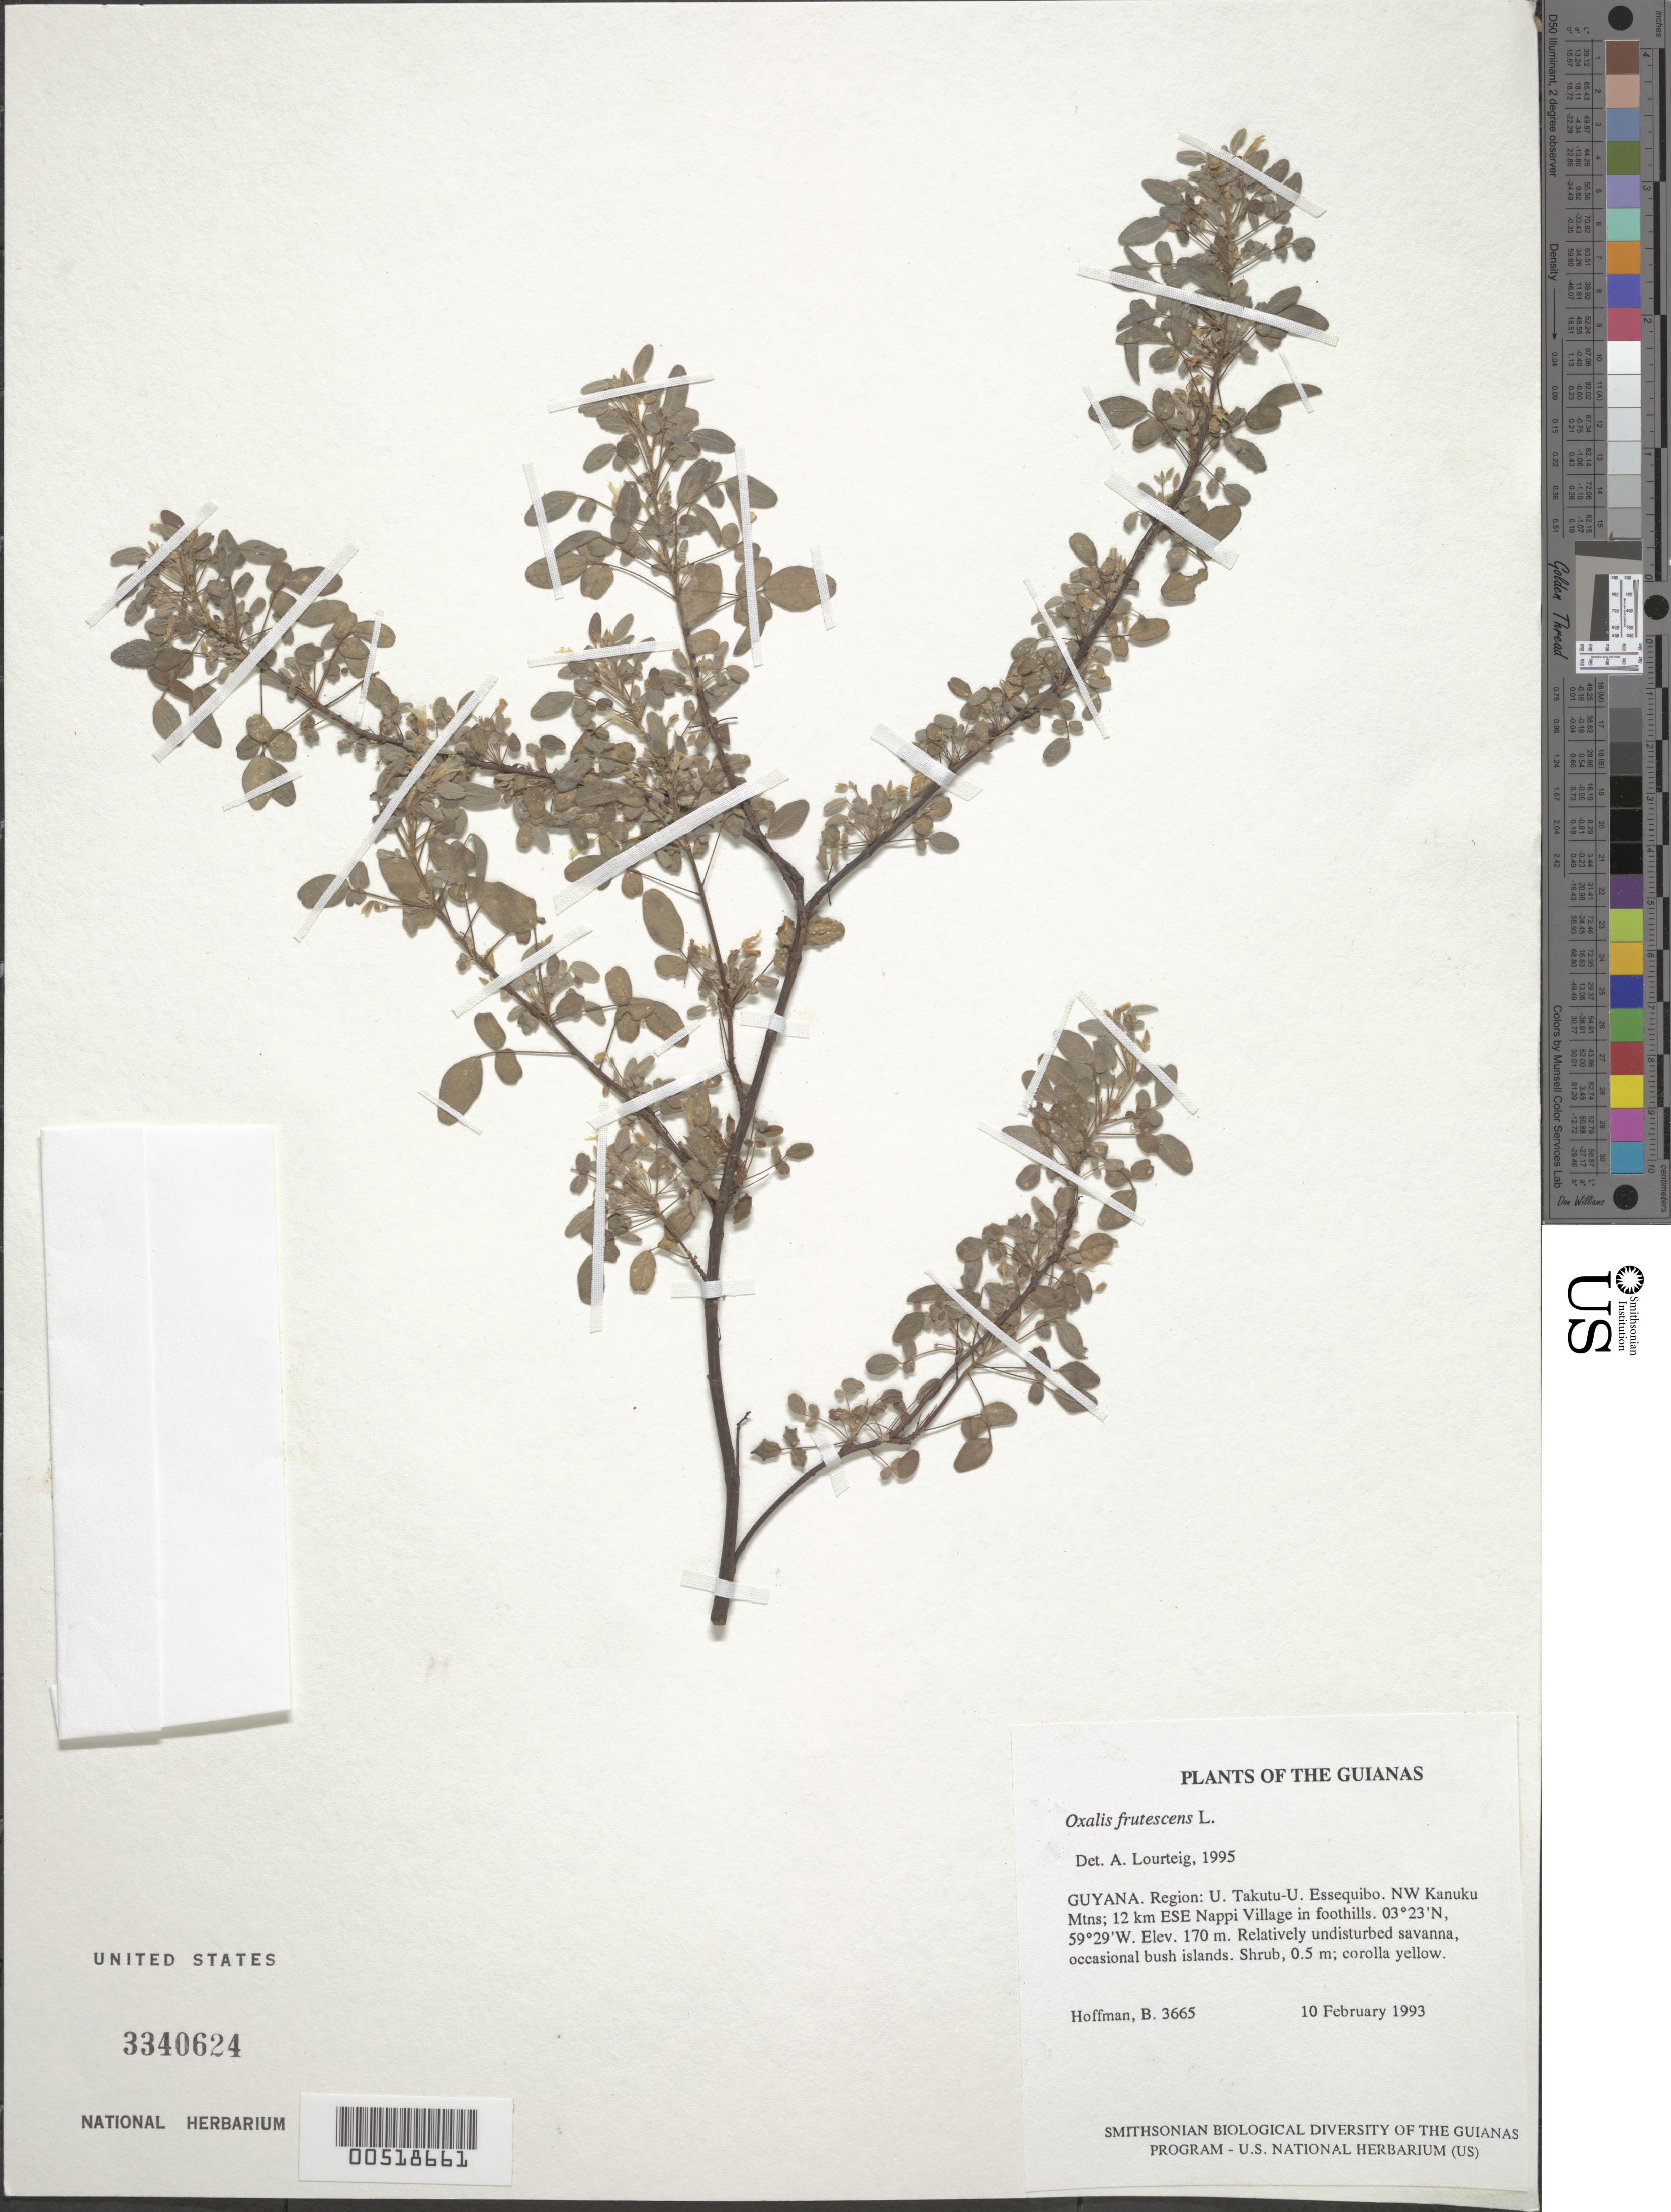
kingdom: Plantae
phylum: Tracheophyta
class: Magnoliopsida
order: Oxalidales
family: Oxalidaceae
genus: Oxalis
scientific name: Oxalis frutescens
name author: L.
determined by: Lourteig, A.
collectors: B. Hoffman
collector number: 3665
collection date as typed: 10 February 1993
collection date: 1993-02-10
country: Guyana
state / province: U. Takutu-U. Essequibo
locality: NW Kanuku Mountains; 12 km ESE of Nappi Village in foothills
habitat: Relatively undisturbed savanna, occasional bush islands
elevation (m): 170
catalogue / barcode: US 3340624